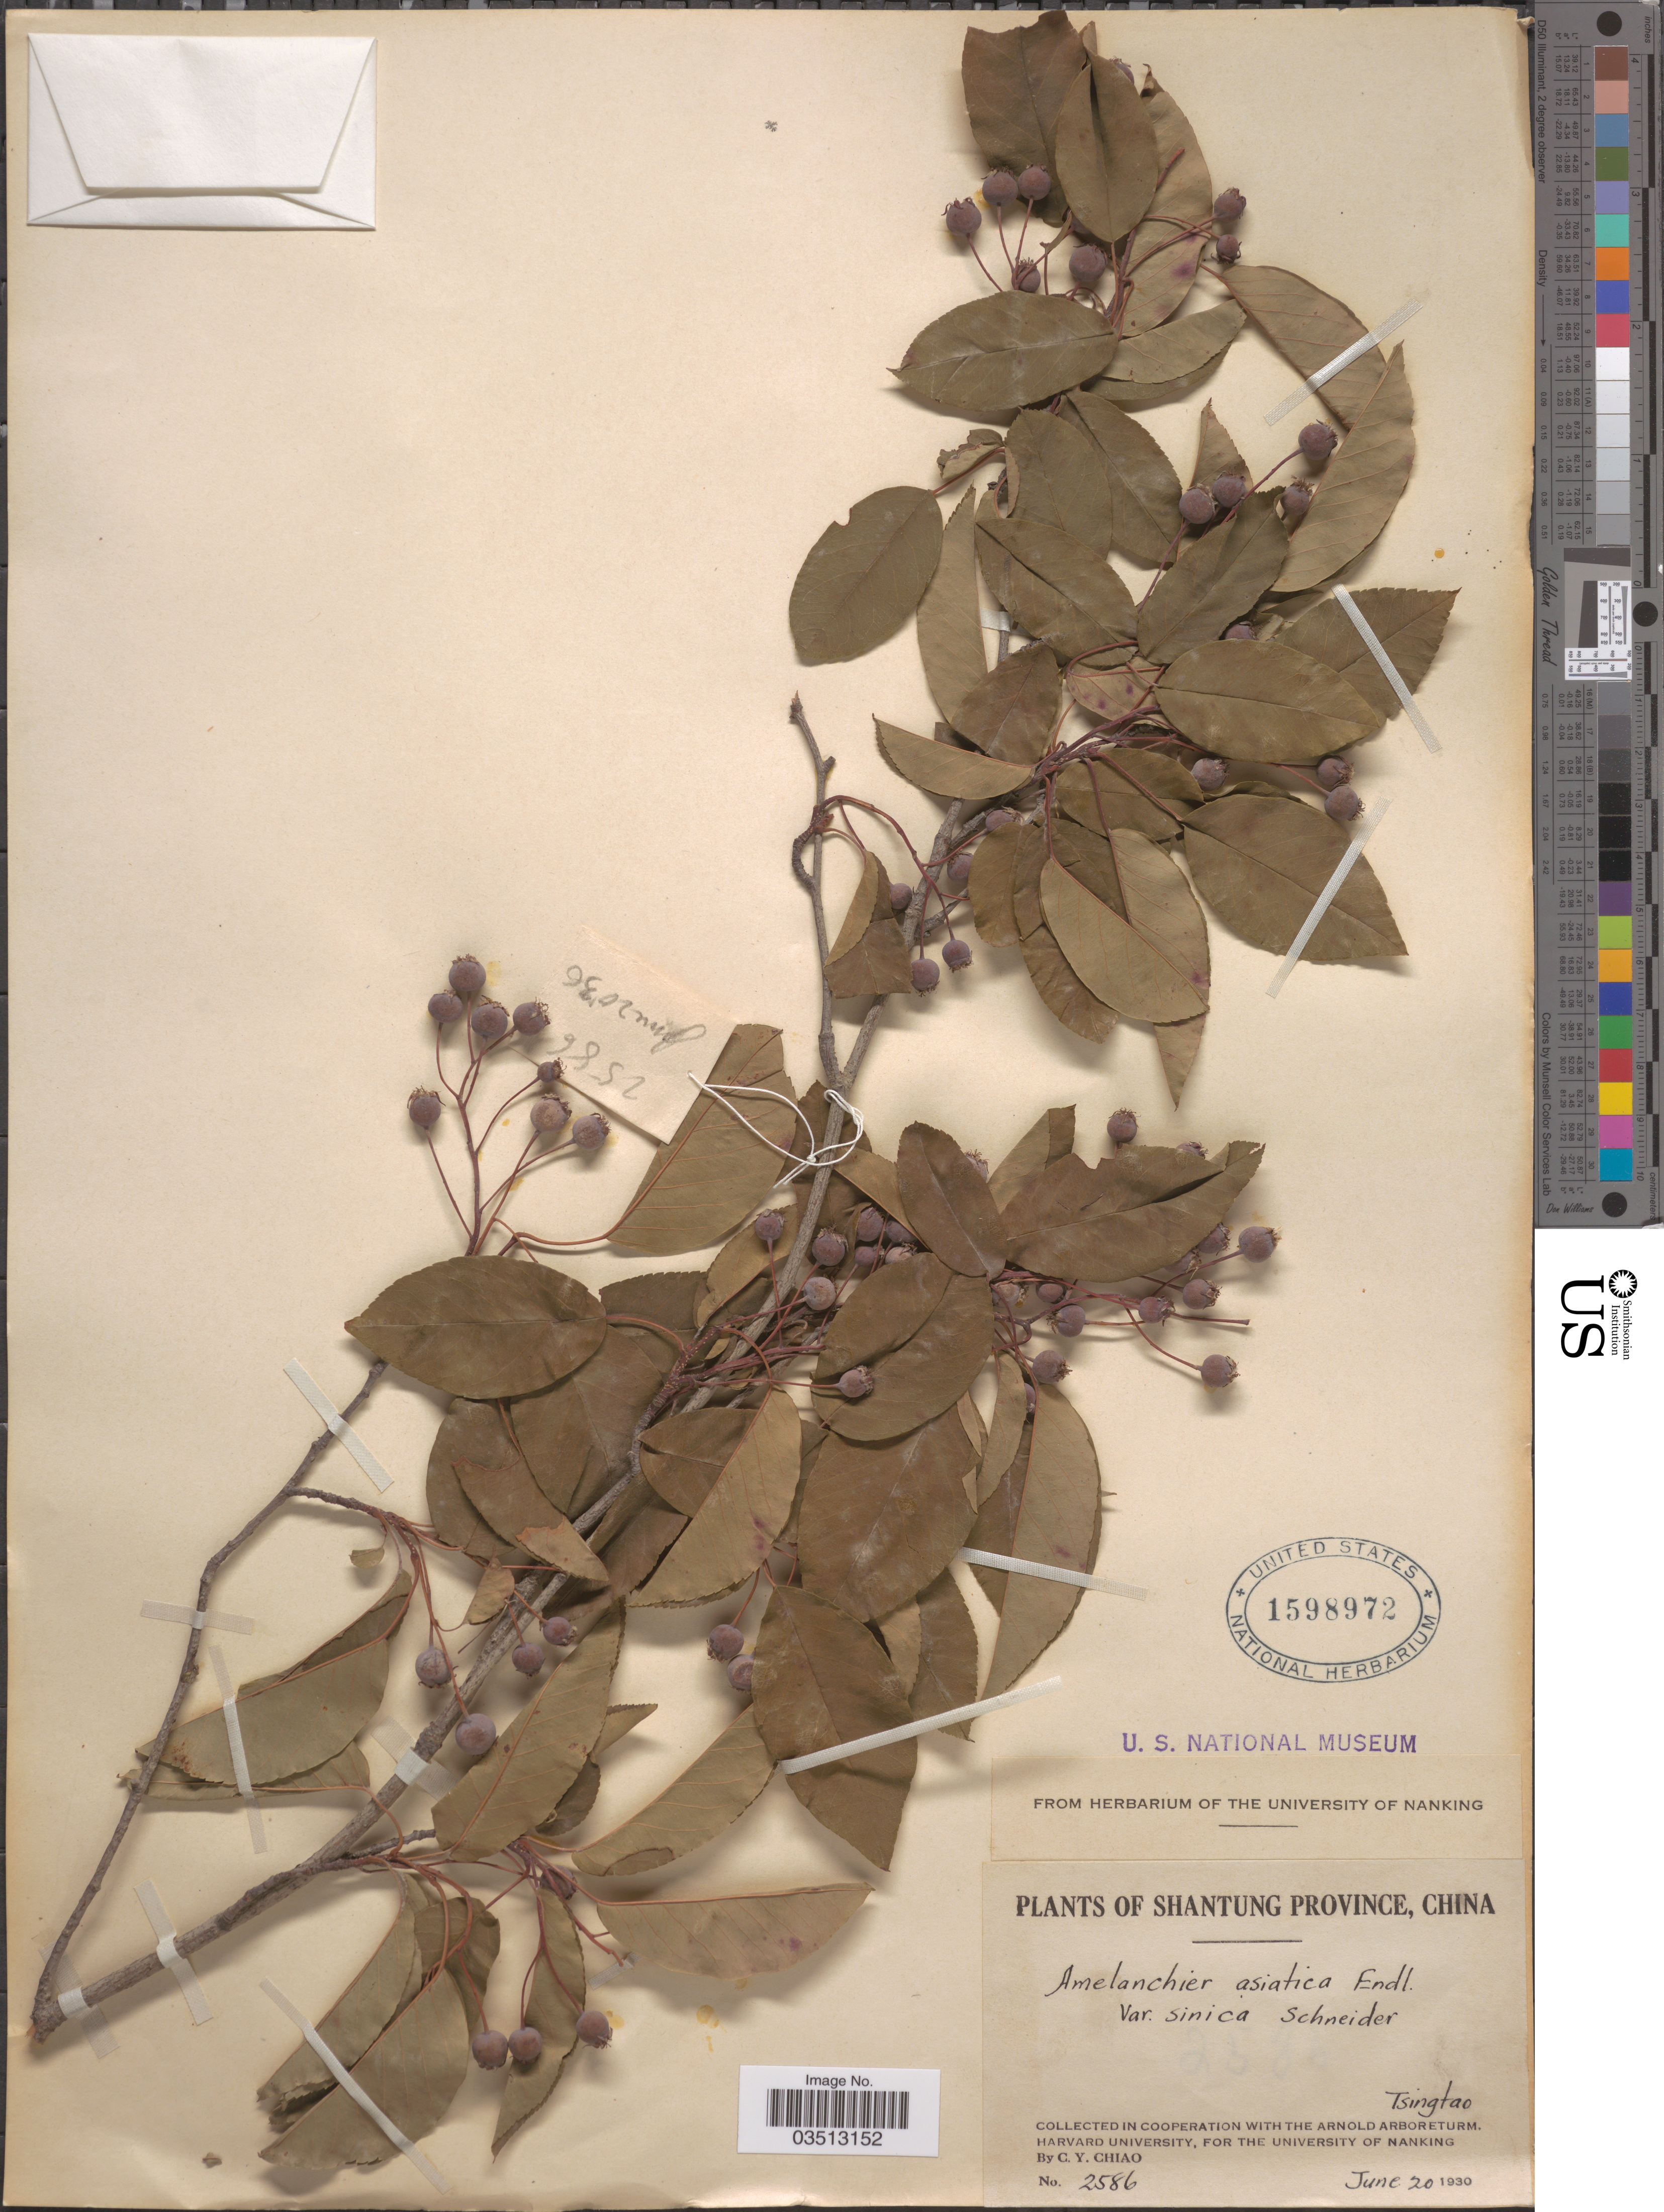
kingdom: Plantae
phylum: Tracheophyta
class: Magnoliopsida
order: Rosales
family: Rosaceae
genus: Amelanchier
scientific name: Amelanchier asiatica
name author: (Siebold & Zucc.) Endl. ex Walp.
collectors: C. Y. Chiao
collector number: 2586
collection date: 1930-06-20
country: China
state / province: Shandong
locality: Shantung Province. Tsingtao.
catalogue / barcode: US 1598972